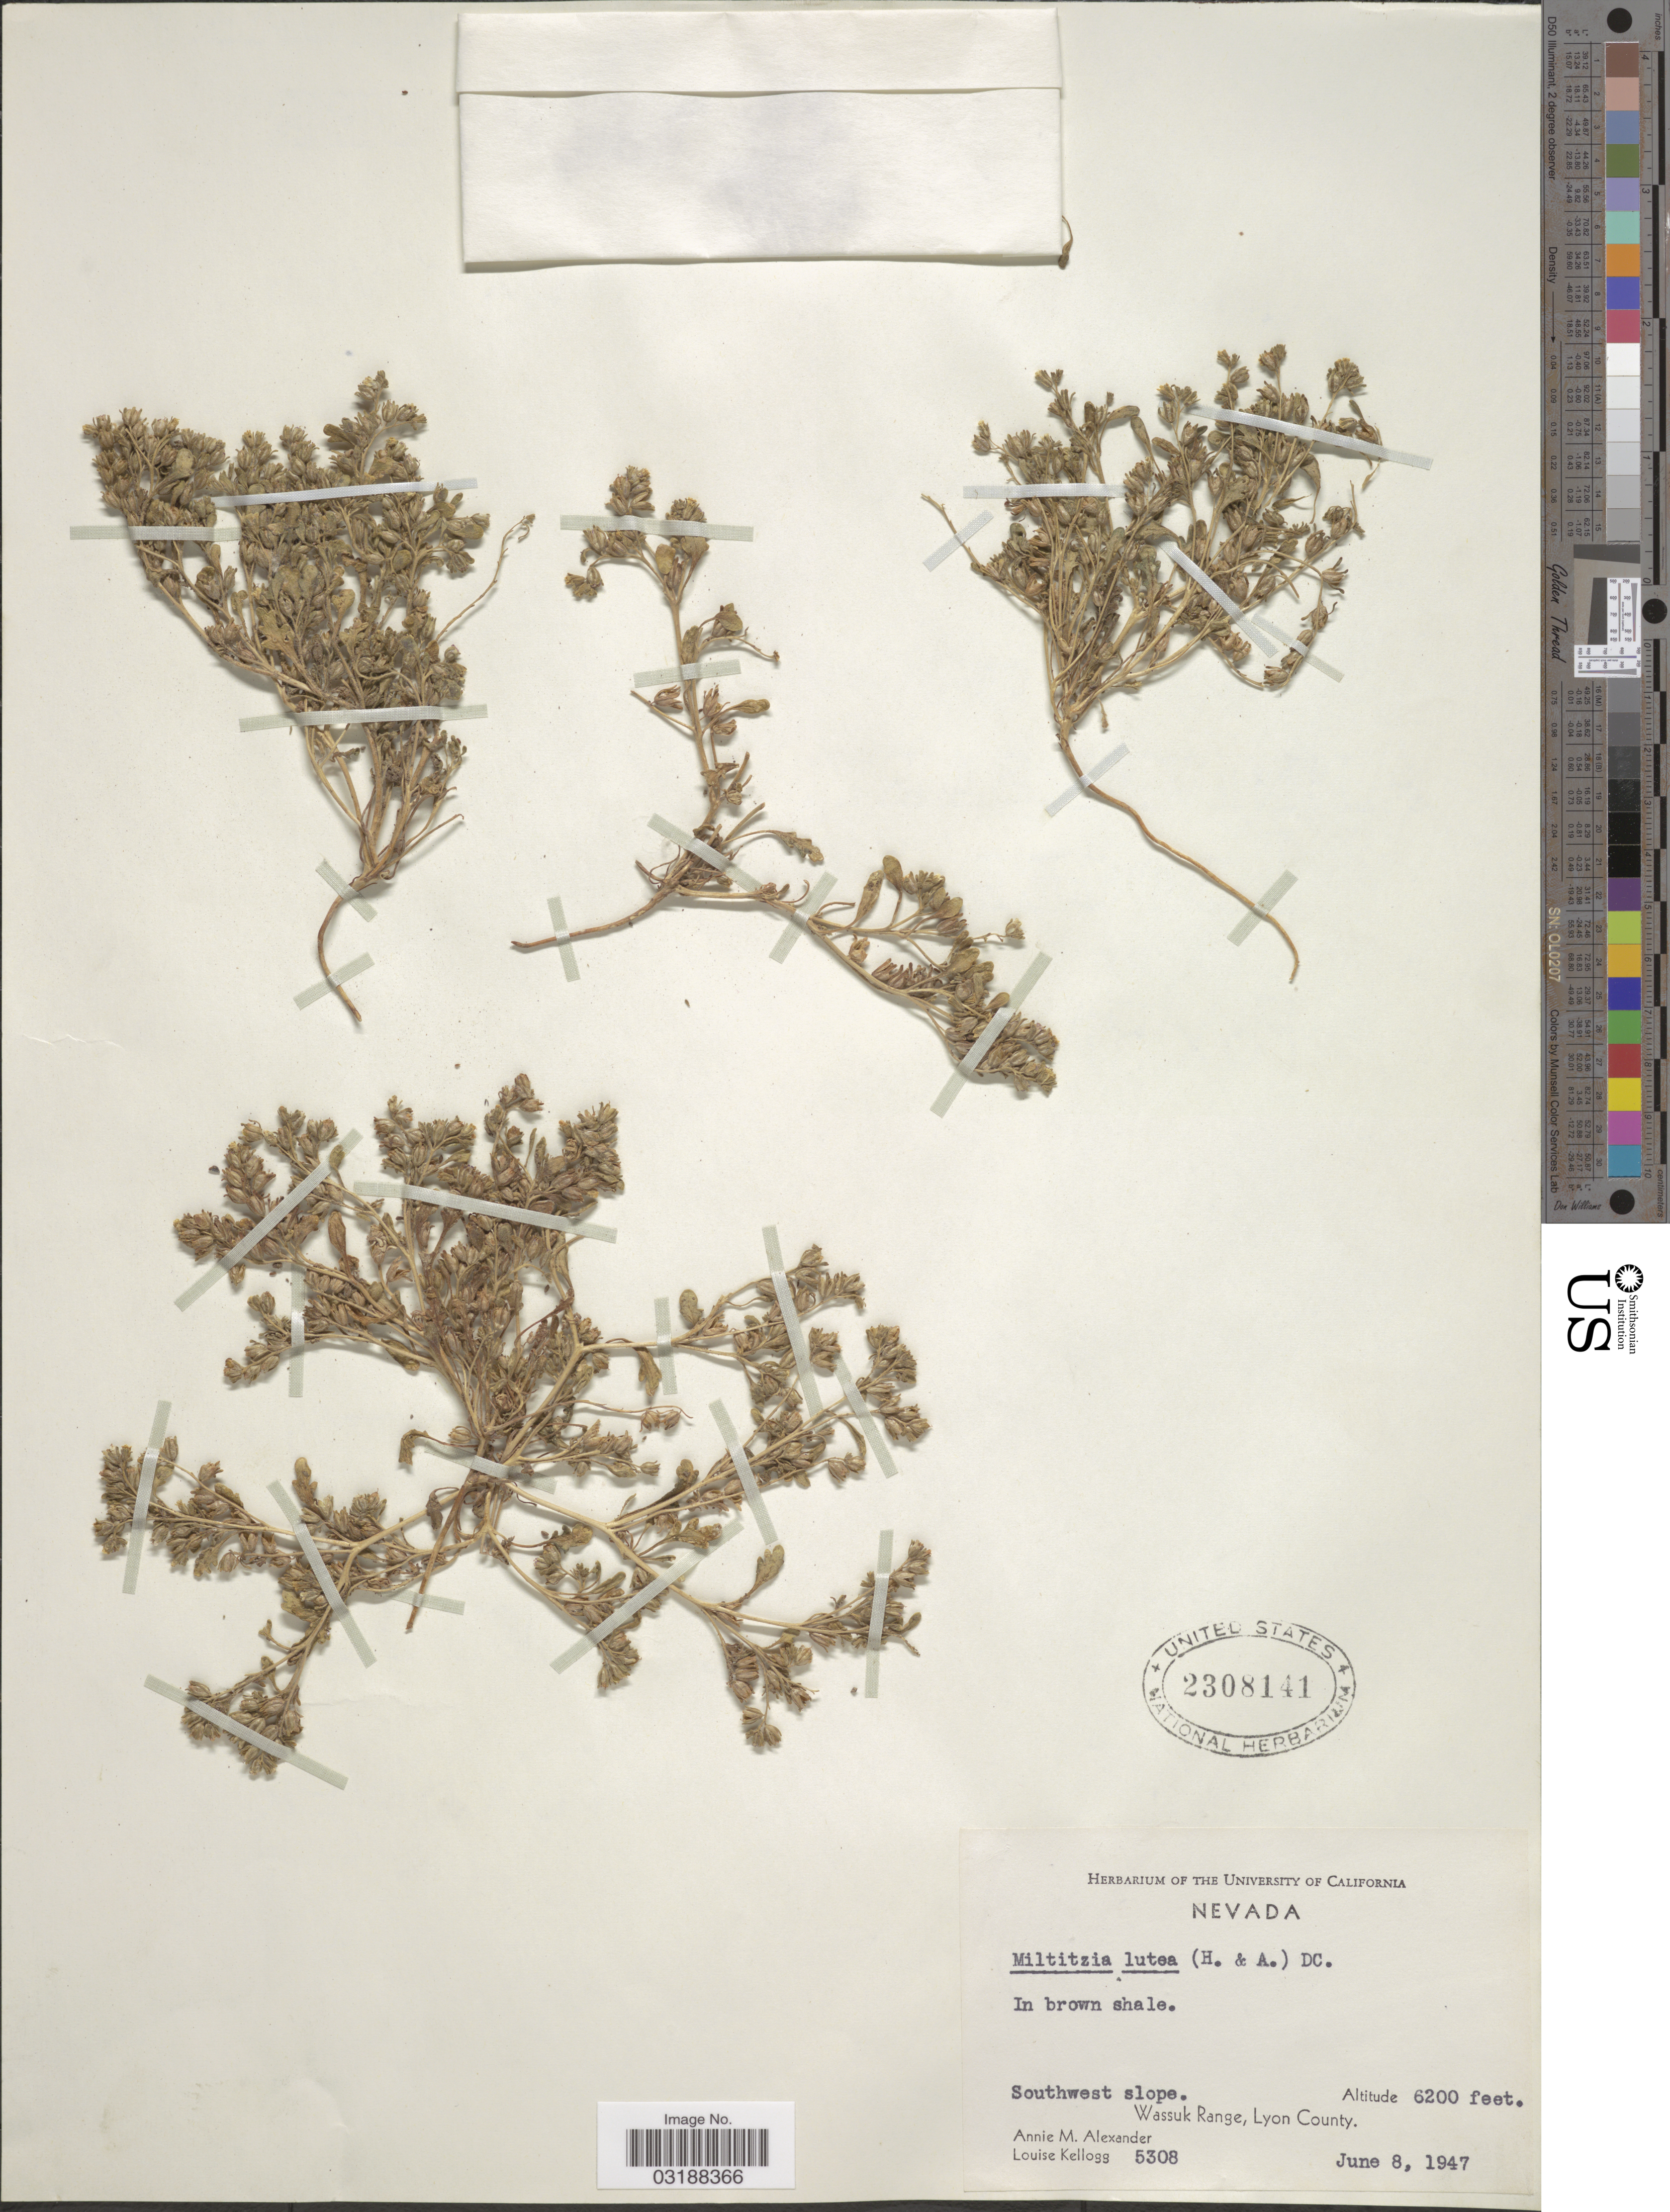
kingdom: Plantae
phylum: Tracheophyta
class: Magnoliopsida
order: Boraginales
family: Hydrophyllaceae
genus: Emmenanthe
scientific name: Emmenanthe lutea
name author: (Hook. & Arn.) A. Gray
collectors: A. M. Alexander & L. Kellogg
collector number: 5308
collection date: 1947-06-08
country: United States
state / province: Nevada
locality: Southwest slope. Wassuk Range, Lyon County.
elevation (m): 1890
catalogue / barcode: US 2308141